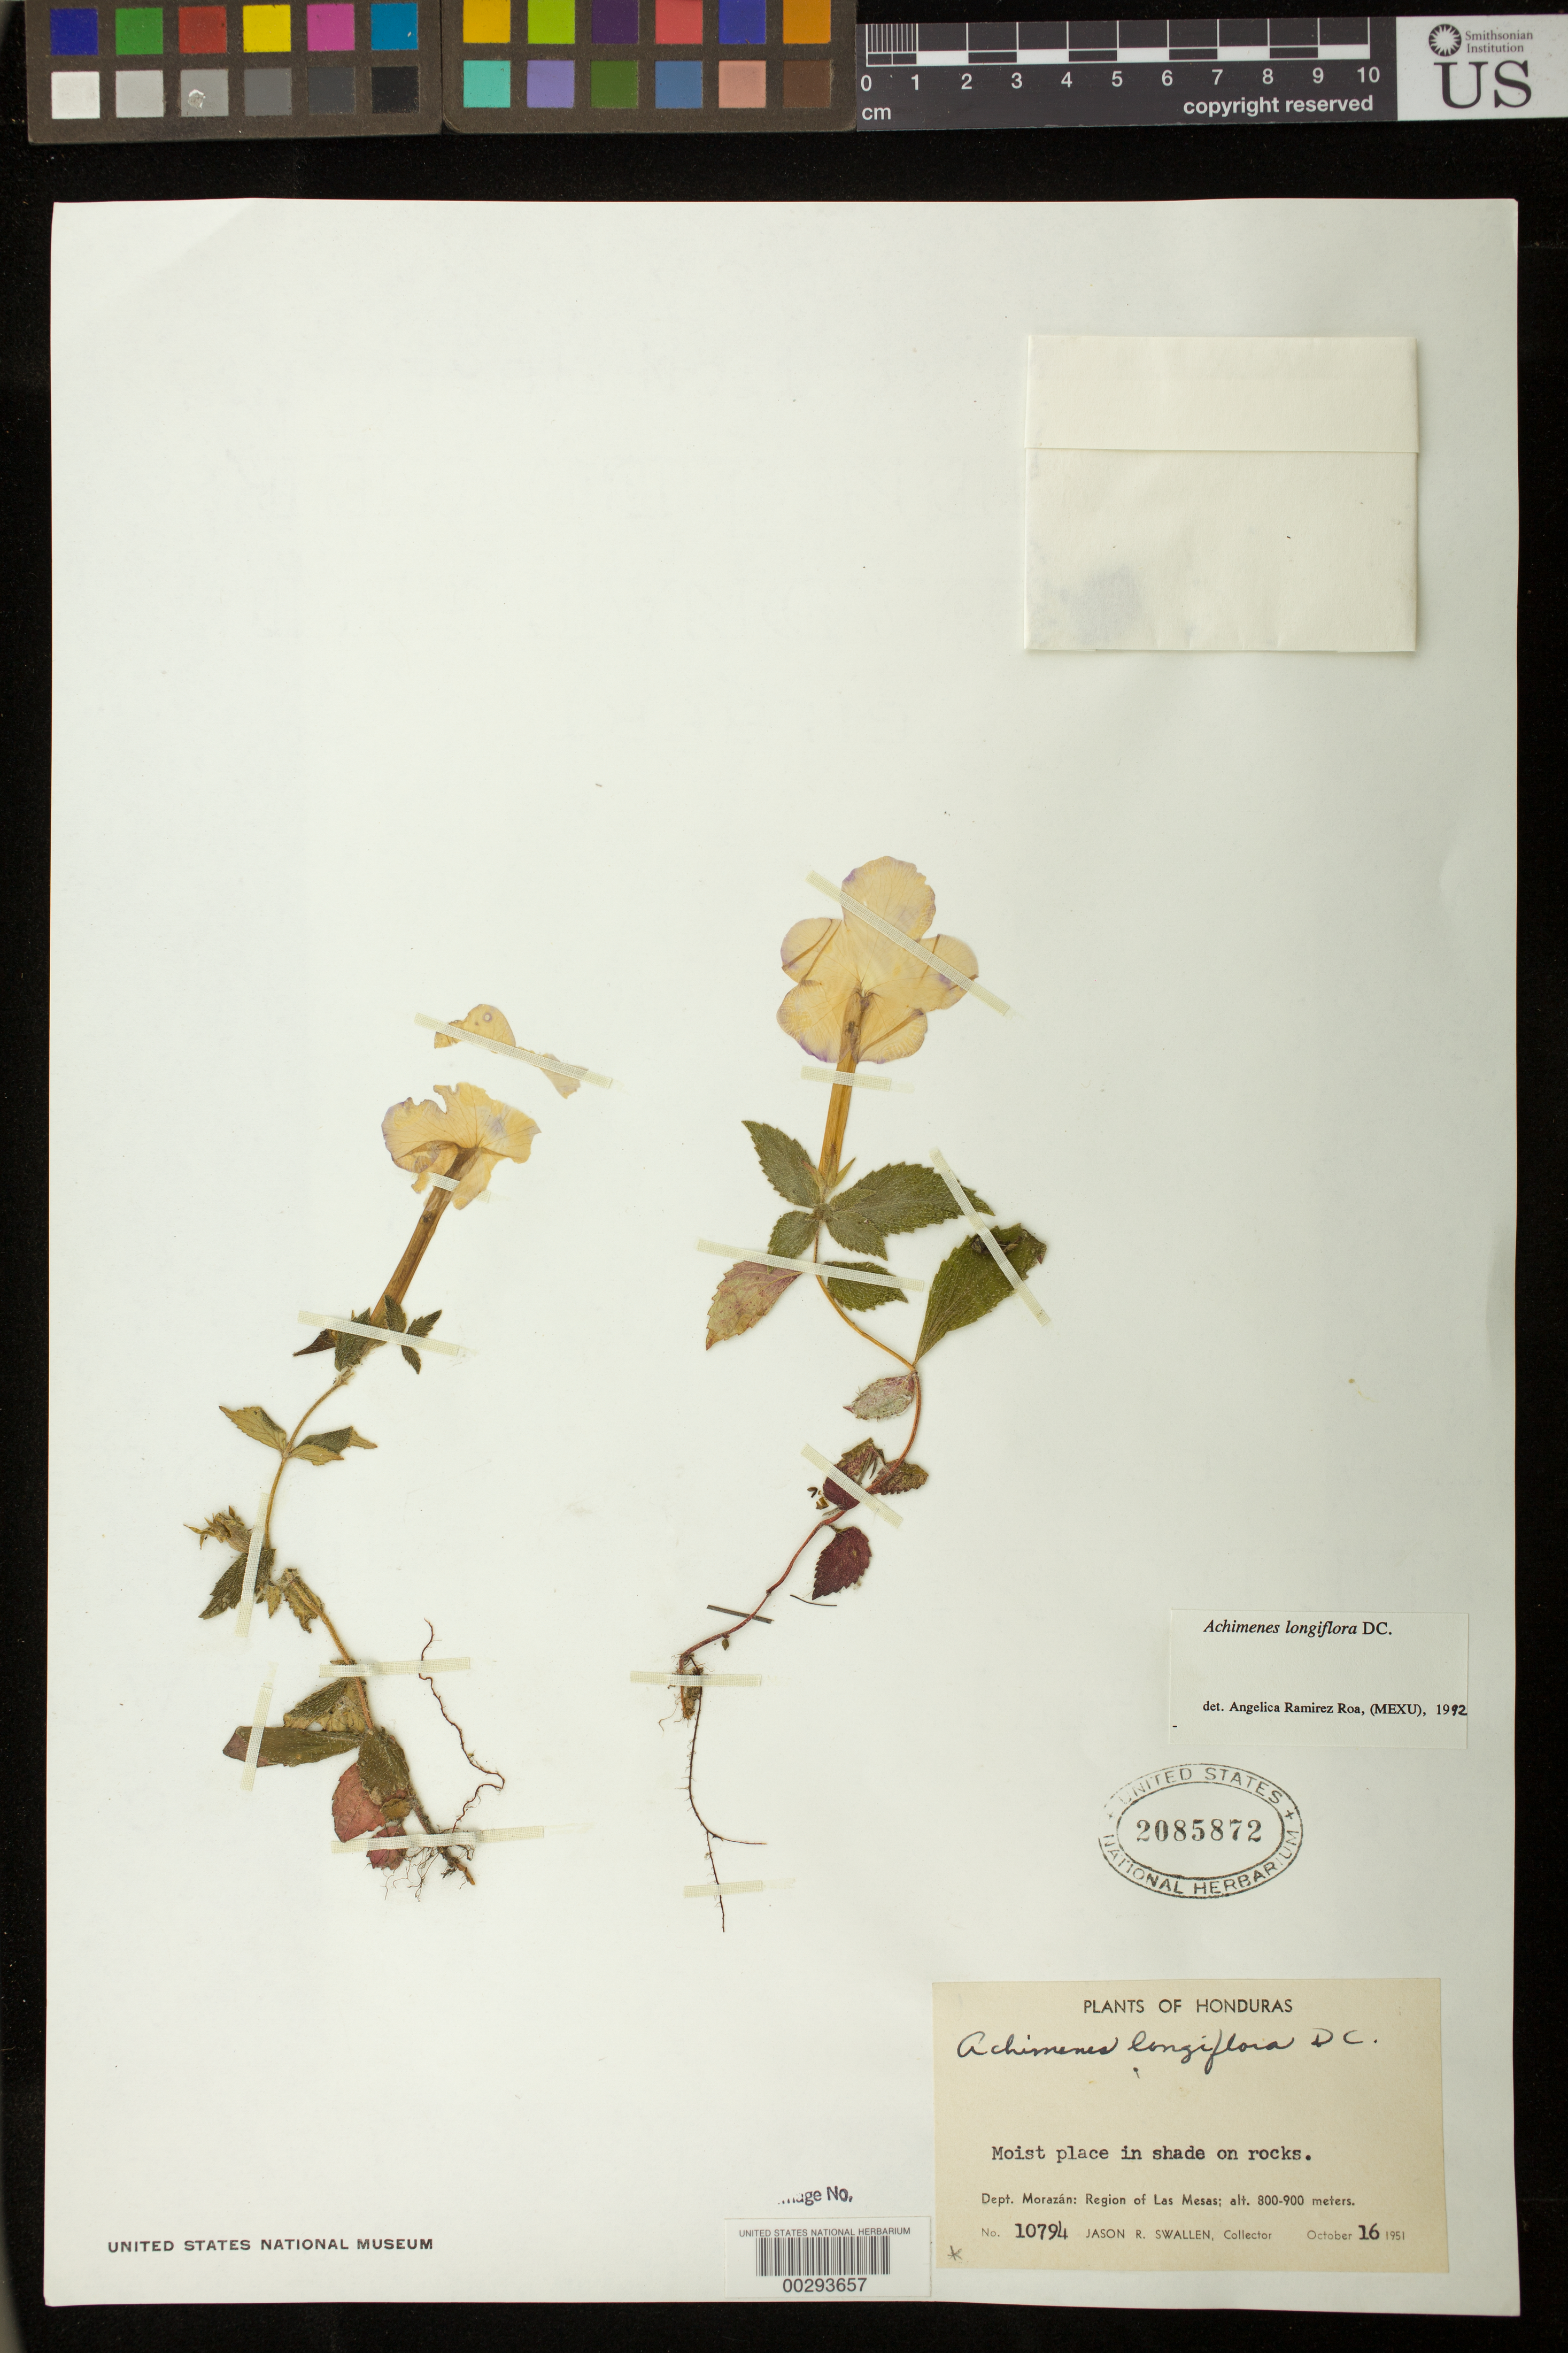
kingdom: Plantae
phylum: Tracheophyta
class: Magnoliopsida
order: Lamiales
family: Gesneriaceae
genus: Achimenes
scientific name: Achimenes longiflora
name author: DC.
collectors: J. R. Swallen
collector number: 10794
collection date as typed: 16 Oct 1951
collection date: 1951-10-16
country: Honduras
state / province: Fco. Morazán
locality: Region of Las Mesas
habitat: Moist place in shade on rocks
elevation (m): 800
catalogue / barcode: US 2085872